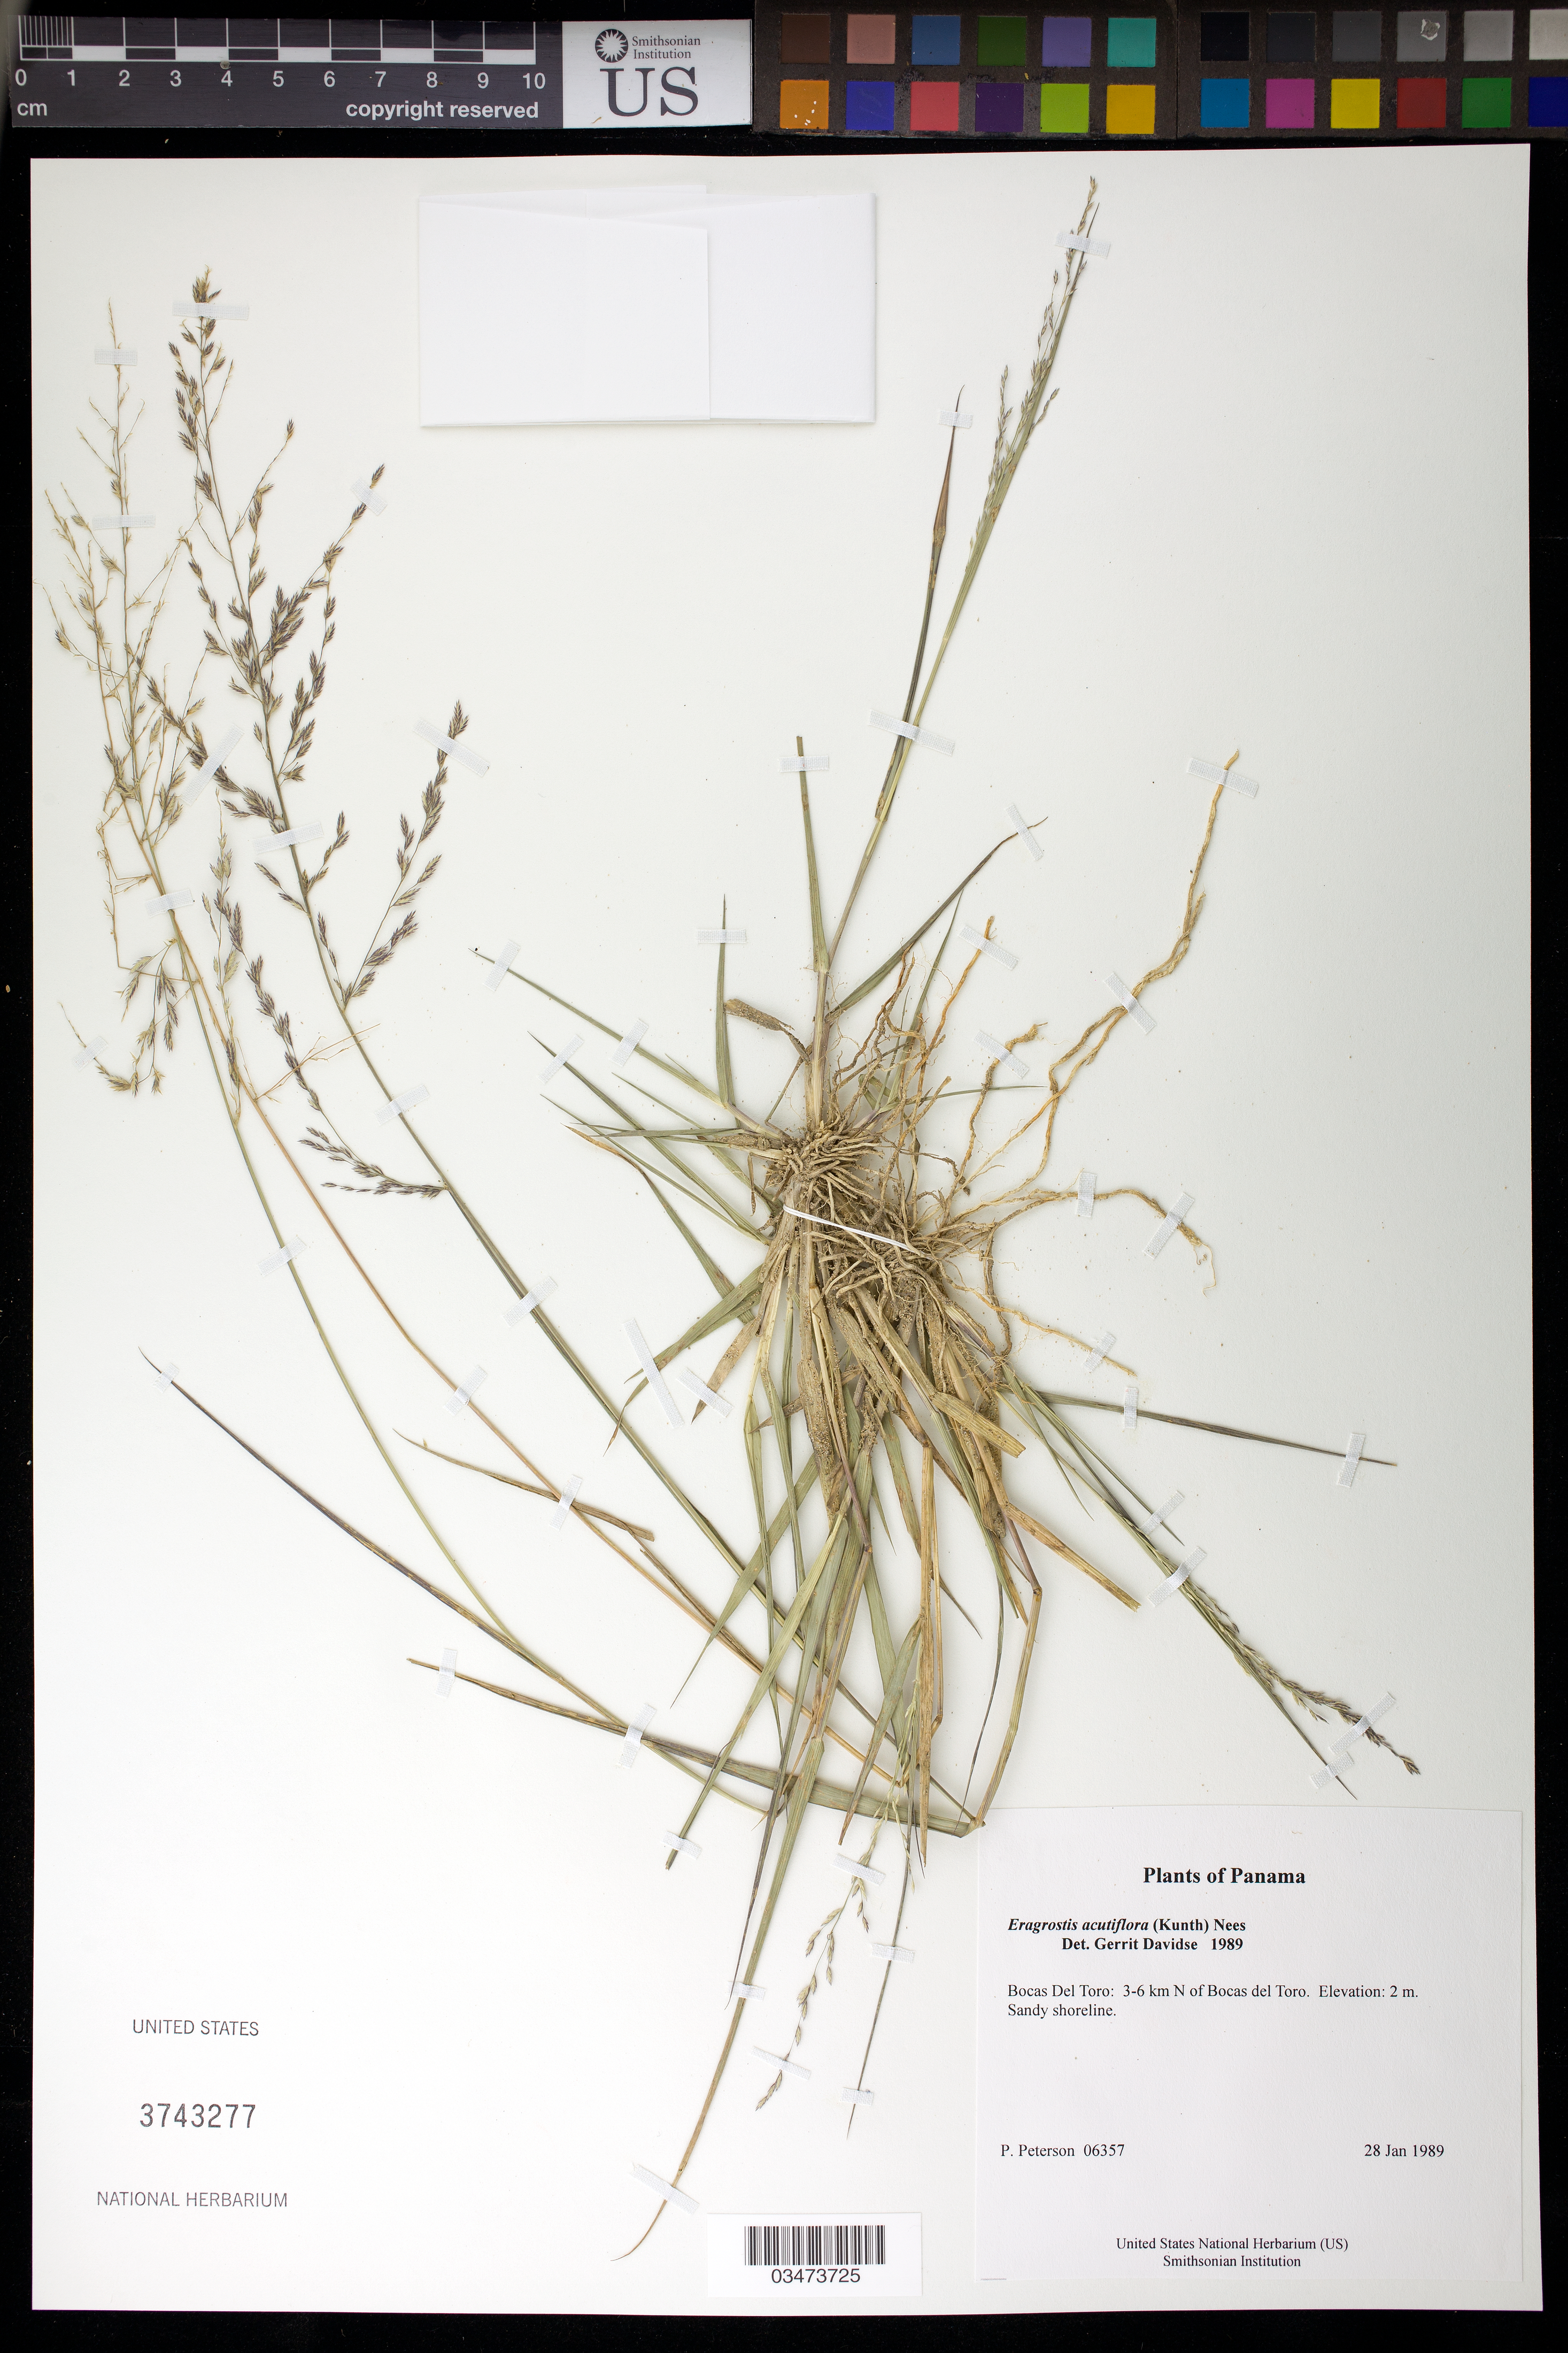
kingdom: Plantae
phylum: Tracheophyta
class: Liliopsida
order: Poales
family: Poaceae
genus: Eragrostis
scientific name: Eragrostis acutiflora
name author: (Kunth) Nees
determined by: Davidse, Gerrit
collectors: P. M. Peterson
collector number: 06357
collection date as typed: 28 Jan 1989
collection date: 1989-01-28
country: Panama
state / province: Bocas del Toro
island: Colón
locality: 3-6 km N of Bocas del Toro.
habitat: Sandy shoreline.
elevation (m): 2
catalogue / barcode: US 3743277